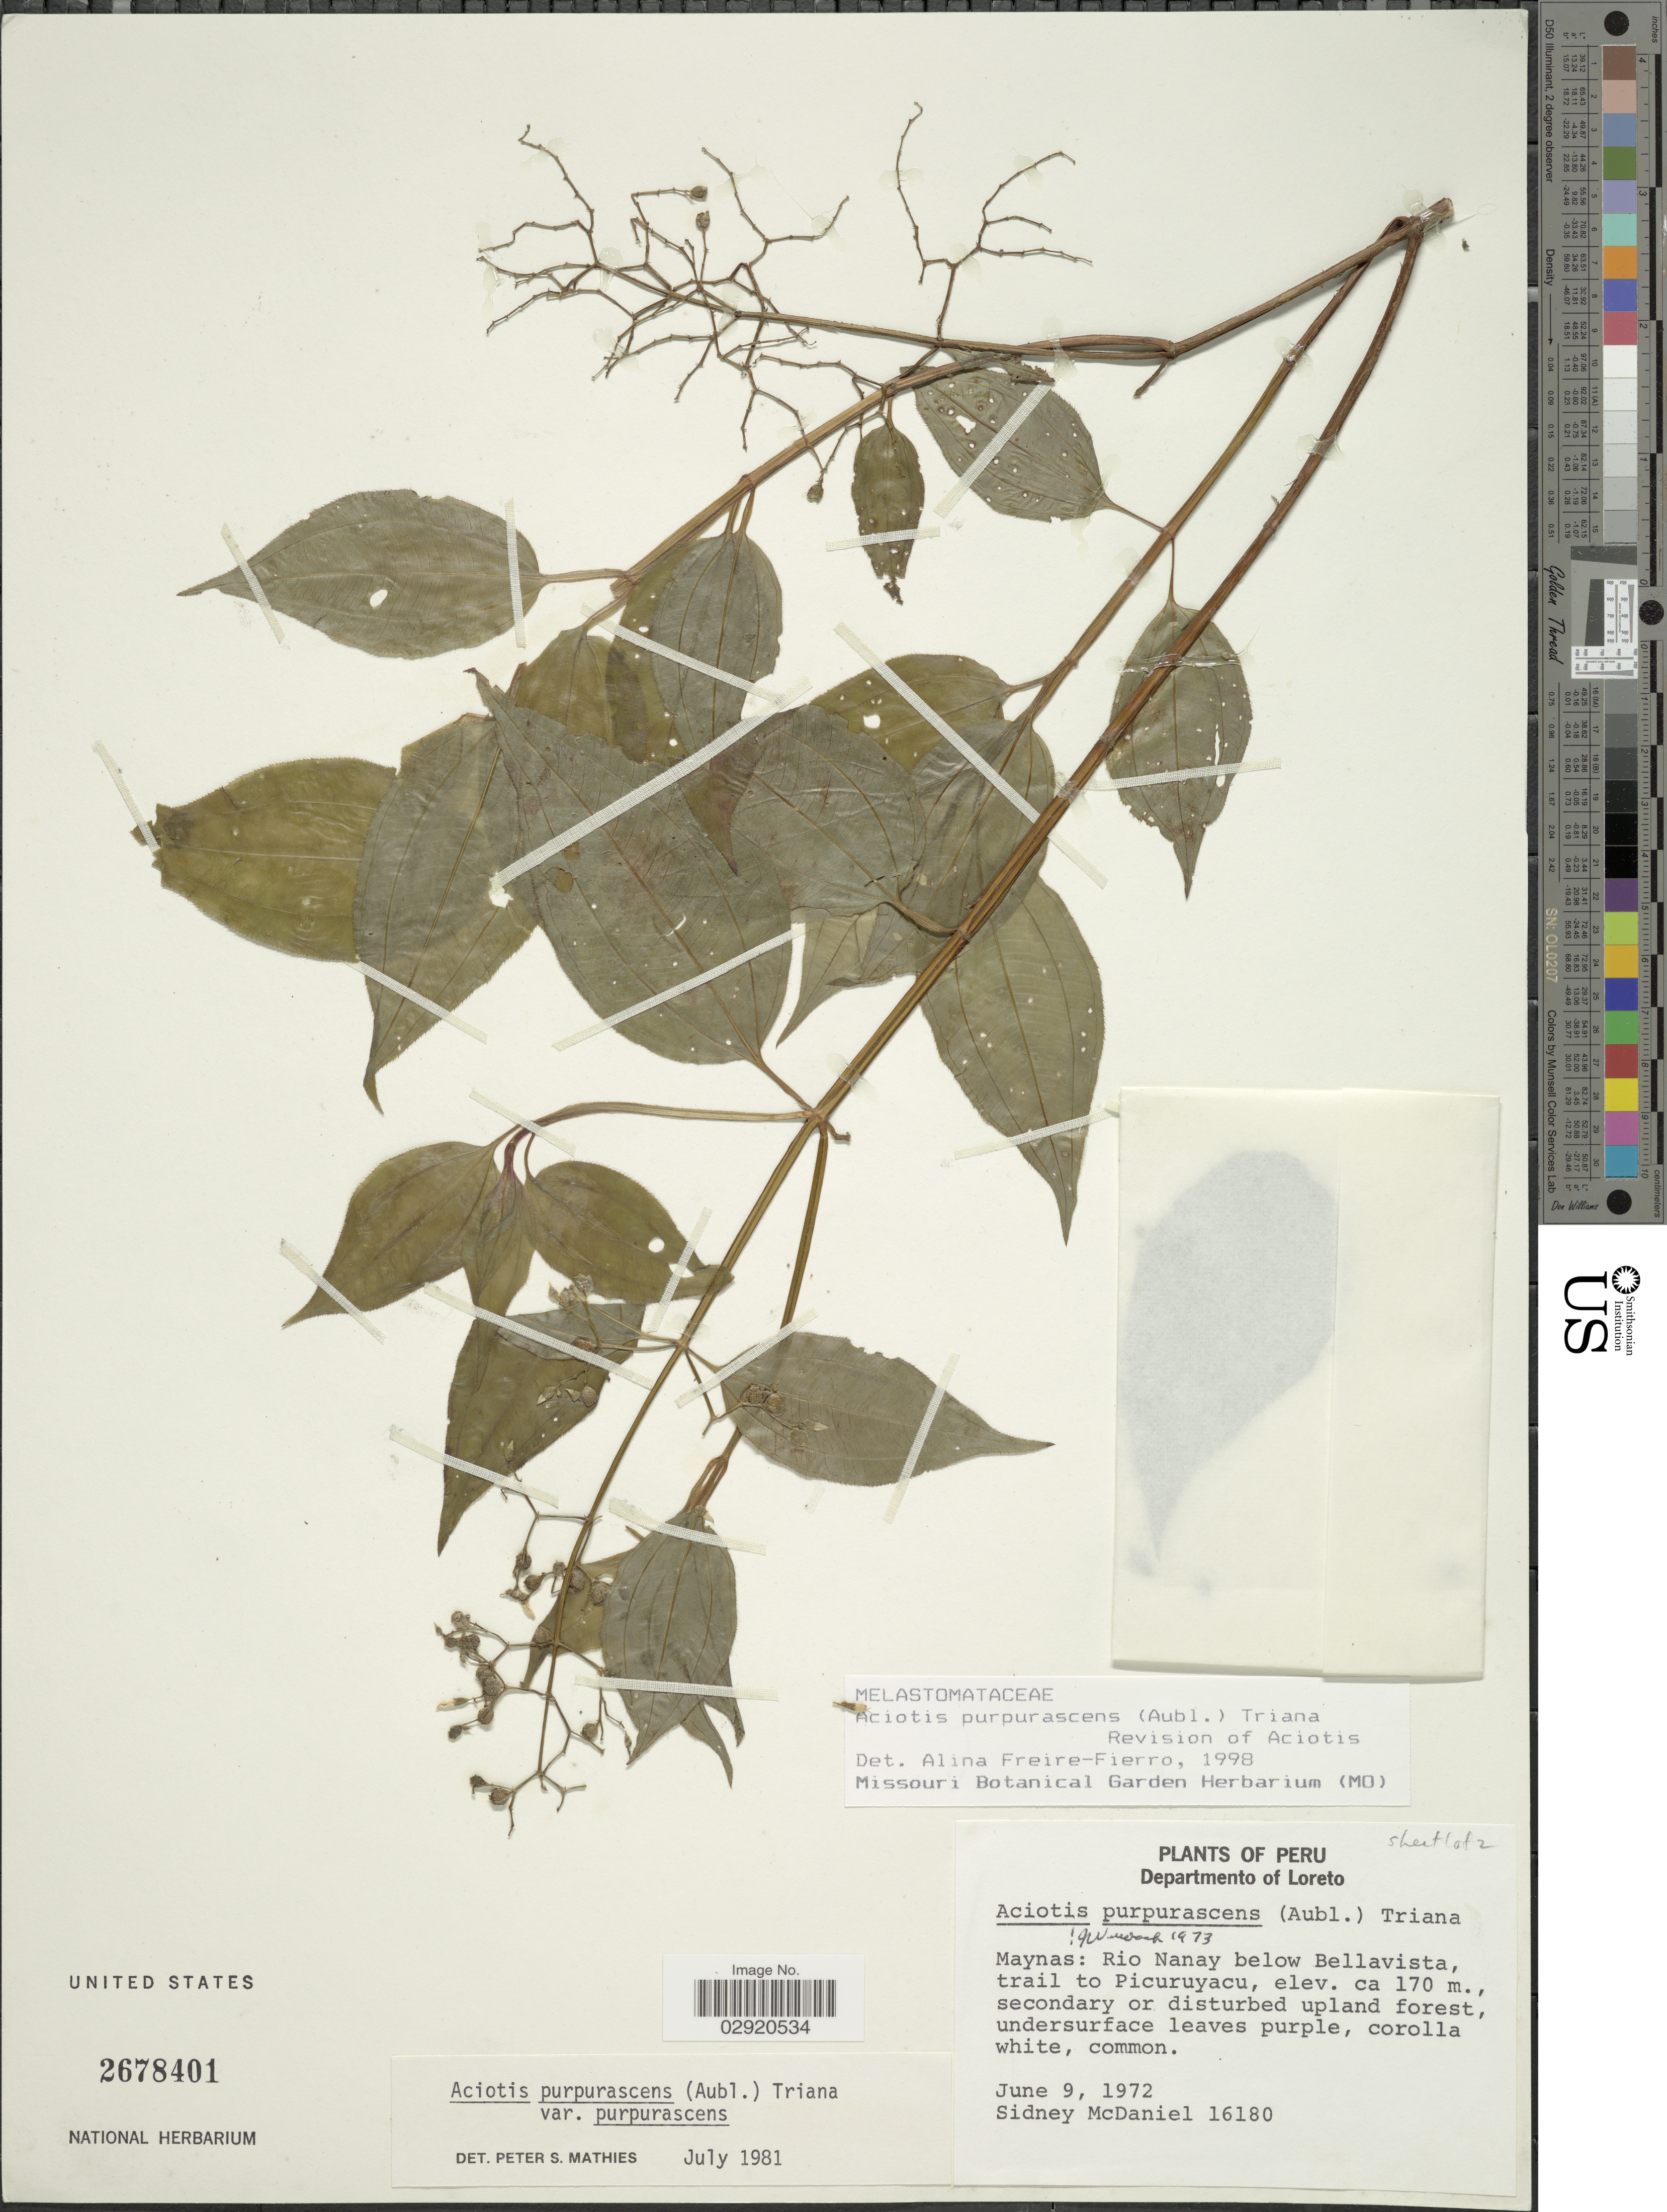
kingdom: Plantae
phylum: Tracheophyta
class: Magnoliopsida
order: Myrtales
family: Melastomataceae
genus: Aciotis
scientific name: Aciotis purpurascens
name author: (Aubl.) Triana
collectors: S. McDaniel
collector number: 16180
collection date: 1972-06-09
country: Peru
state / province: Loreto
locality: Departmento of Loreto. Maynas: Rio Nanay below Bellavista, trail to Picuruyacu.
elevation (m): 170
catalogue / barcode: US 2678401